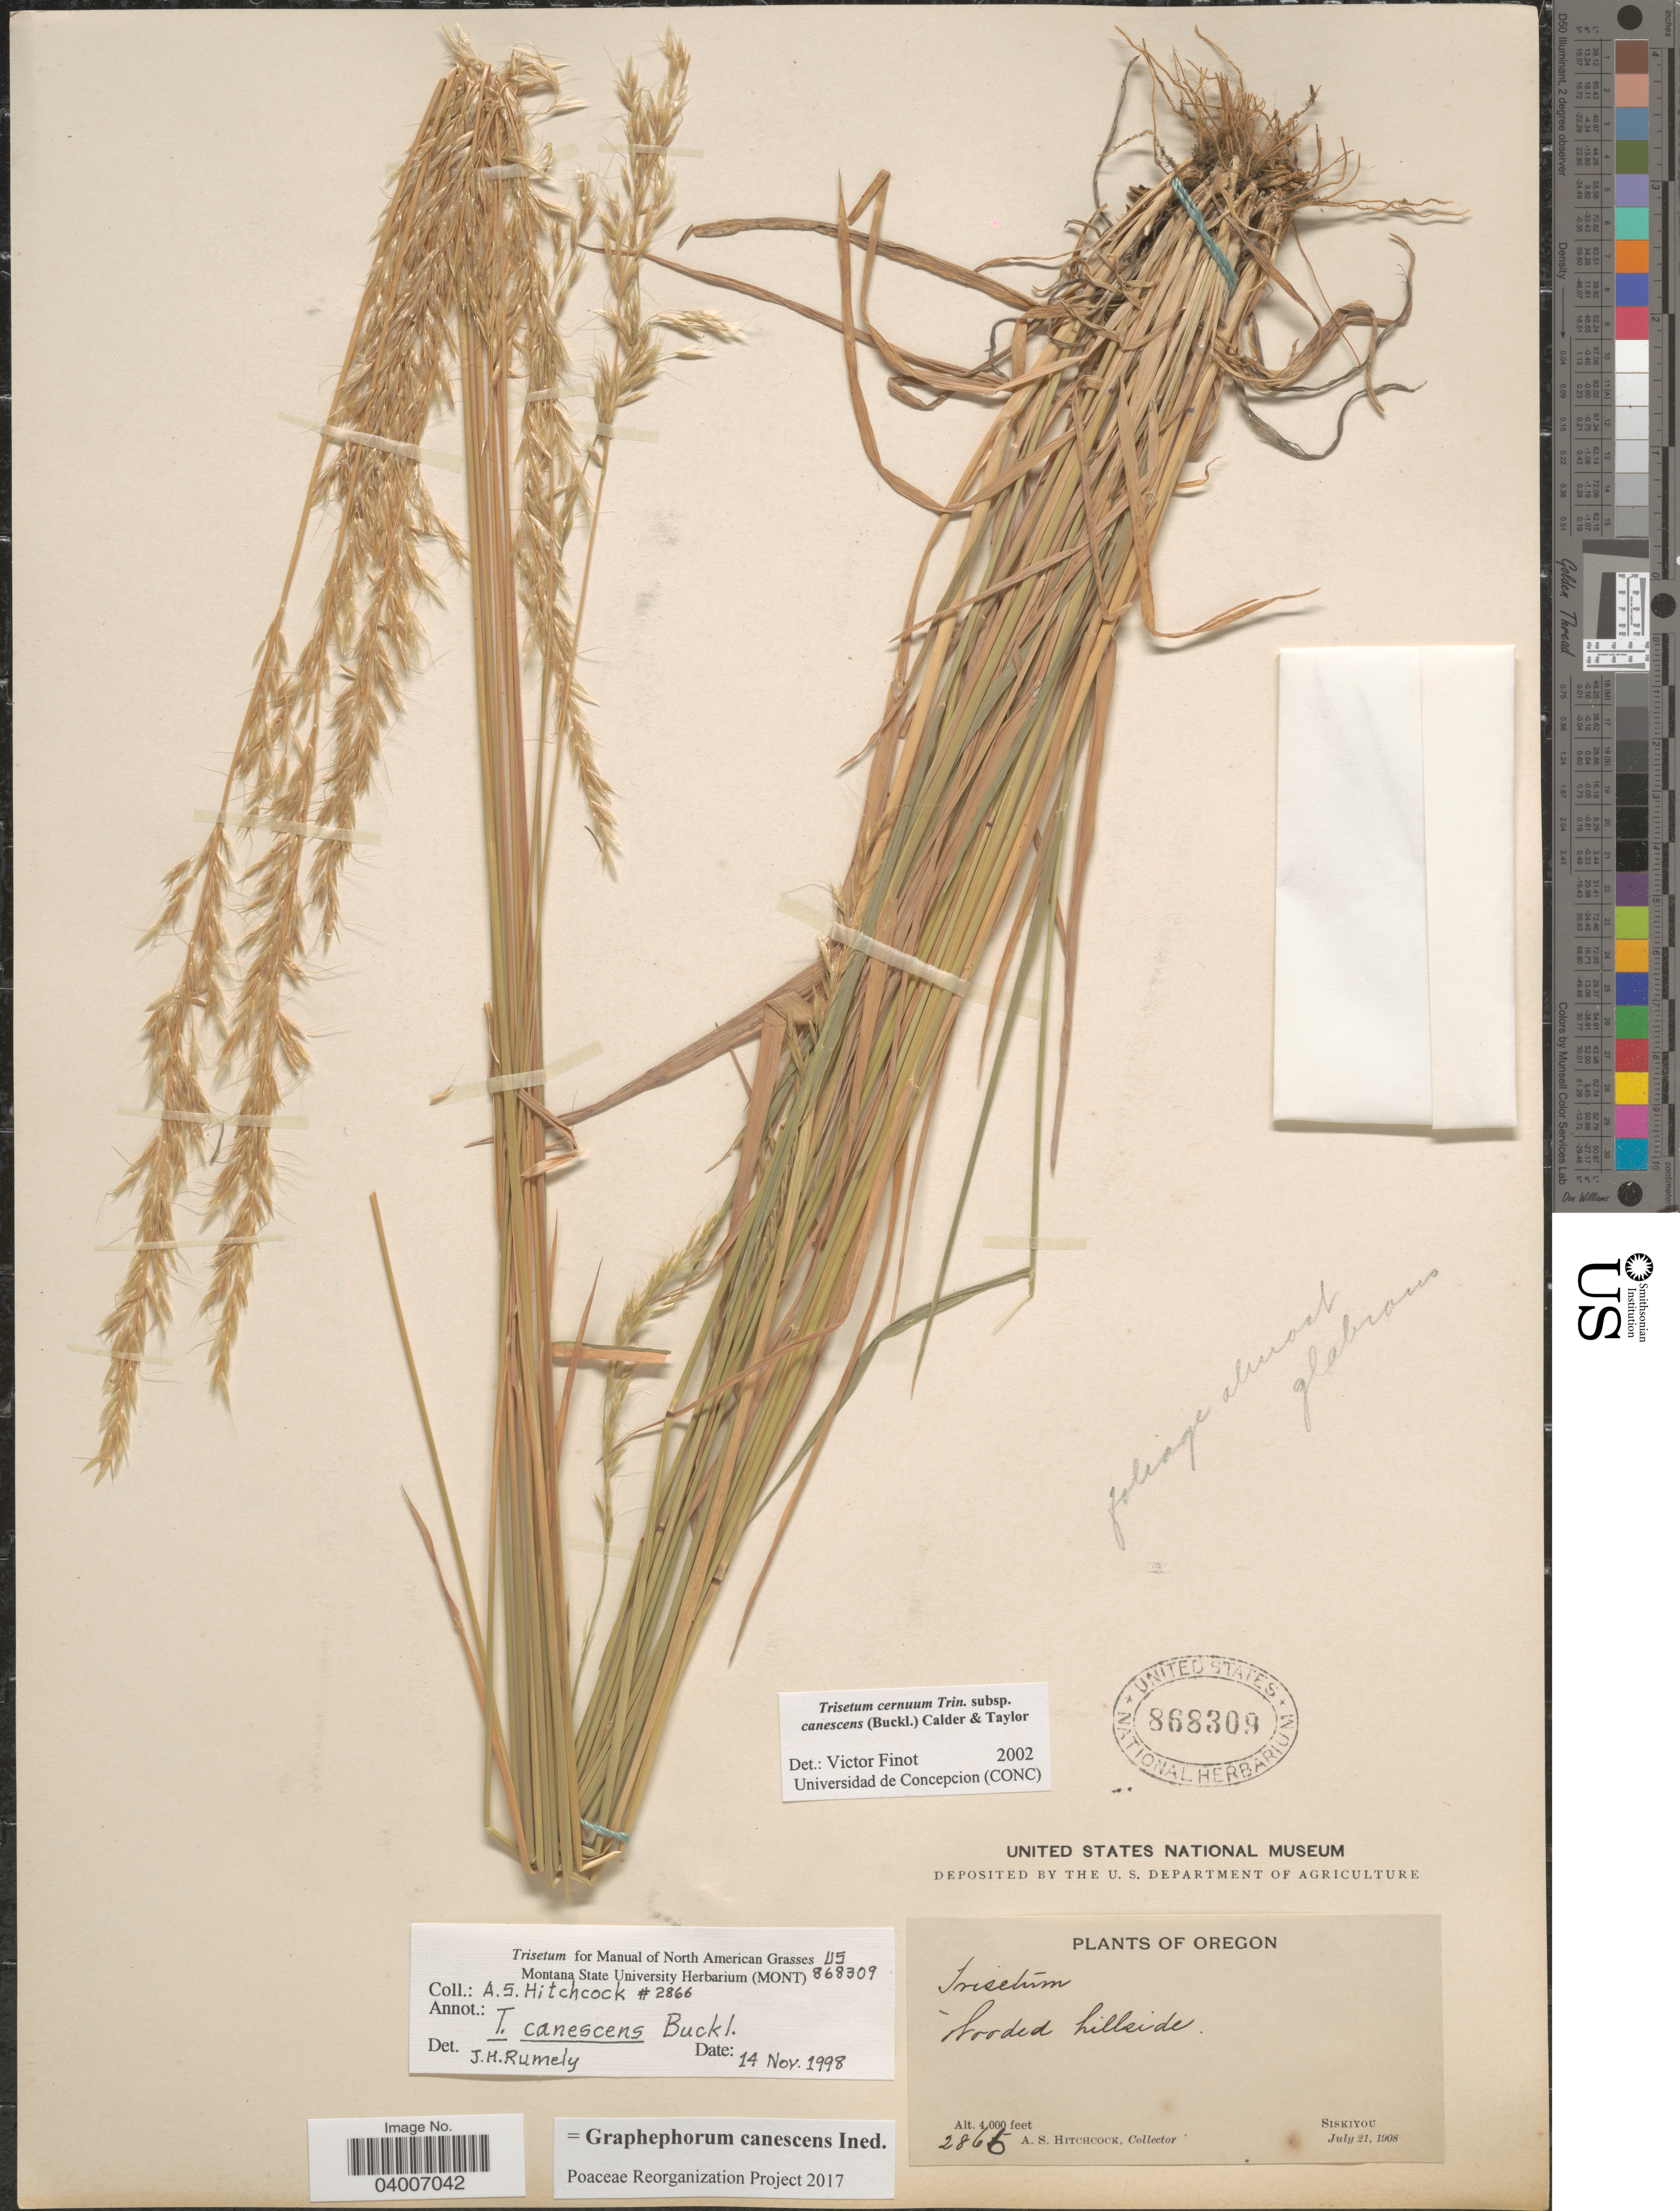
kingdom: Plantae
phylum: Tracheophyta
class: Liliopsida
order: Poales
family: Poaceae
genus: Graphephorum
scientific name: Graphephorum canescens ined.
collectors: A. S. Hitchcock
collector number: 2865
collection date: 1908-07-21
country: United States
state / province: Oregon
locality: Siskiyou.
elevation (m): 1219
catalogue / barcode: US 868309